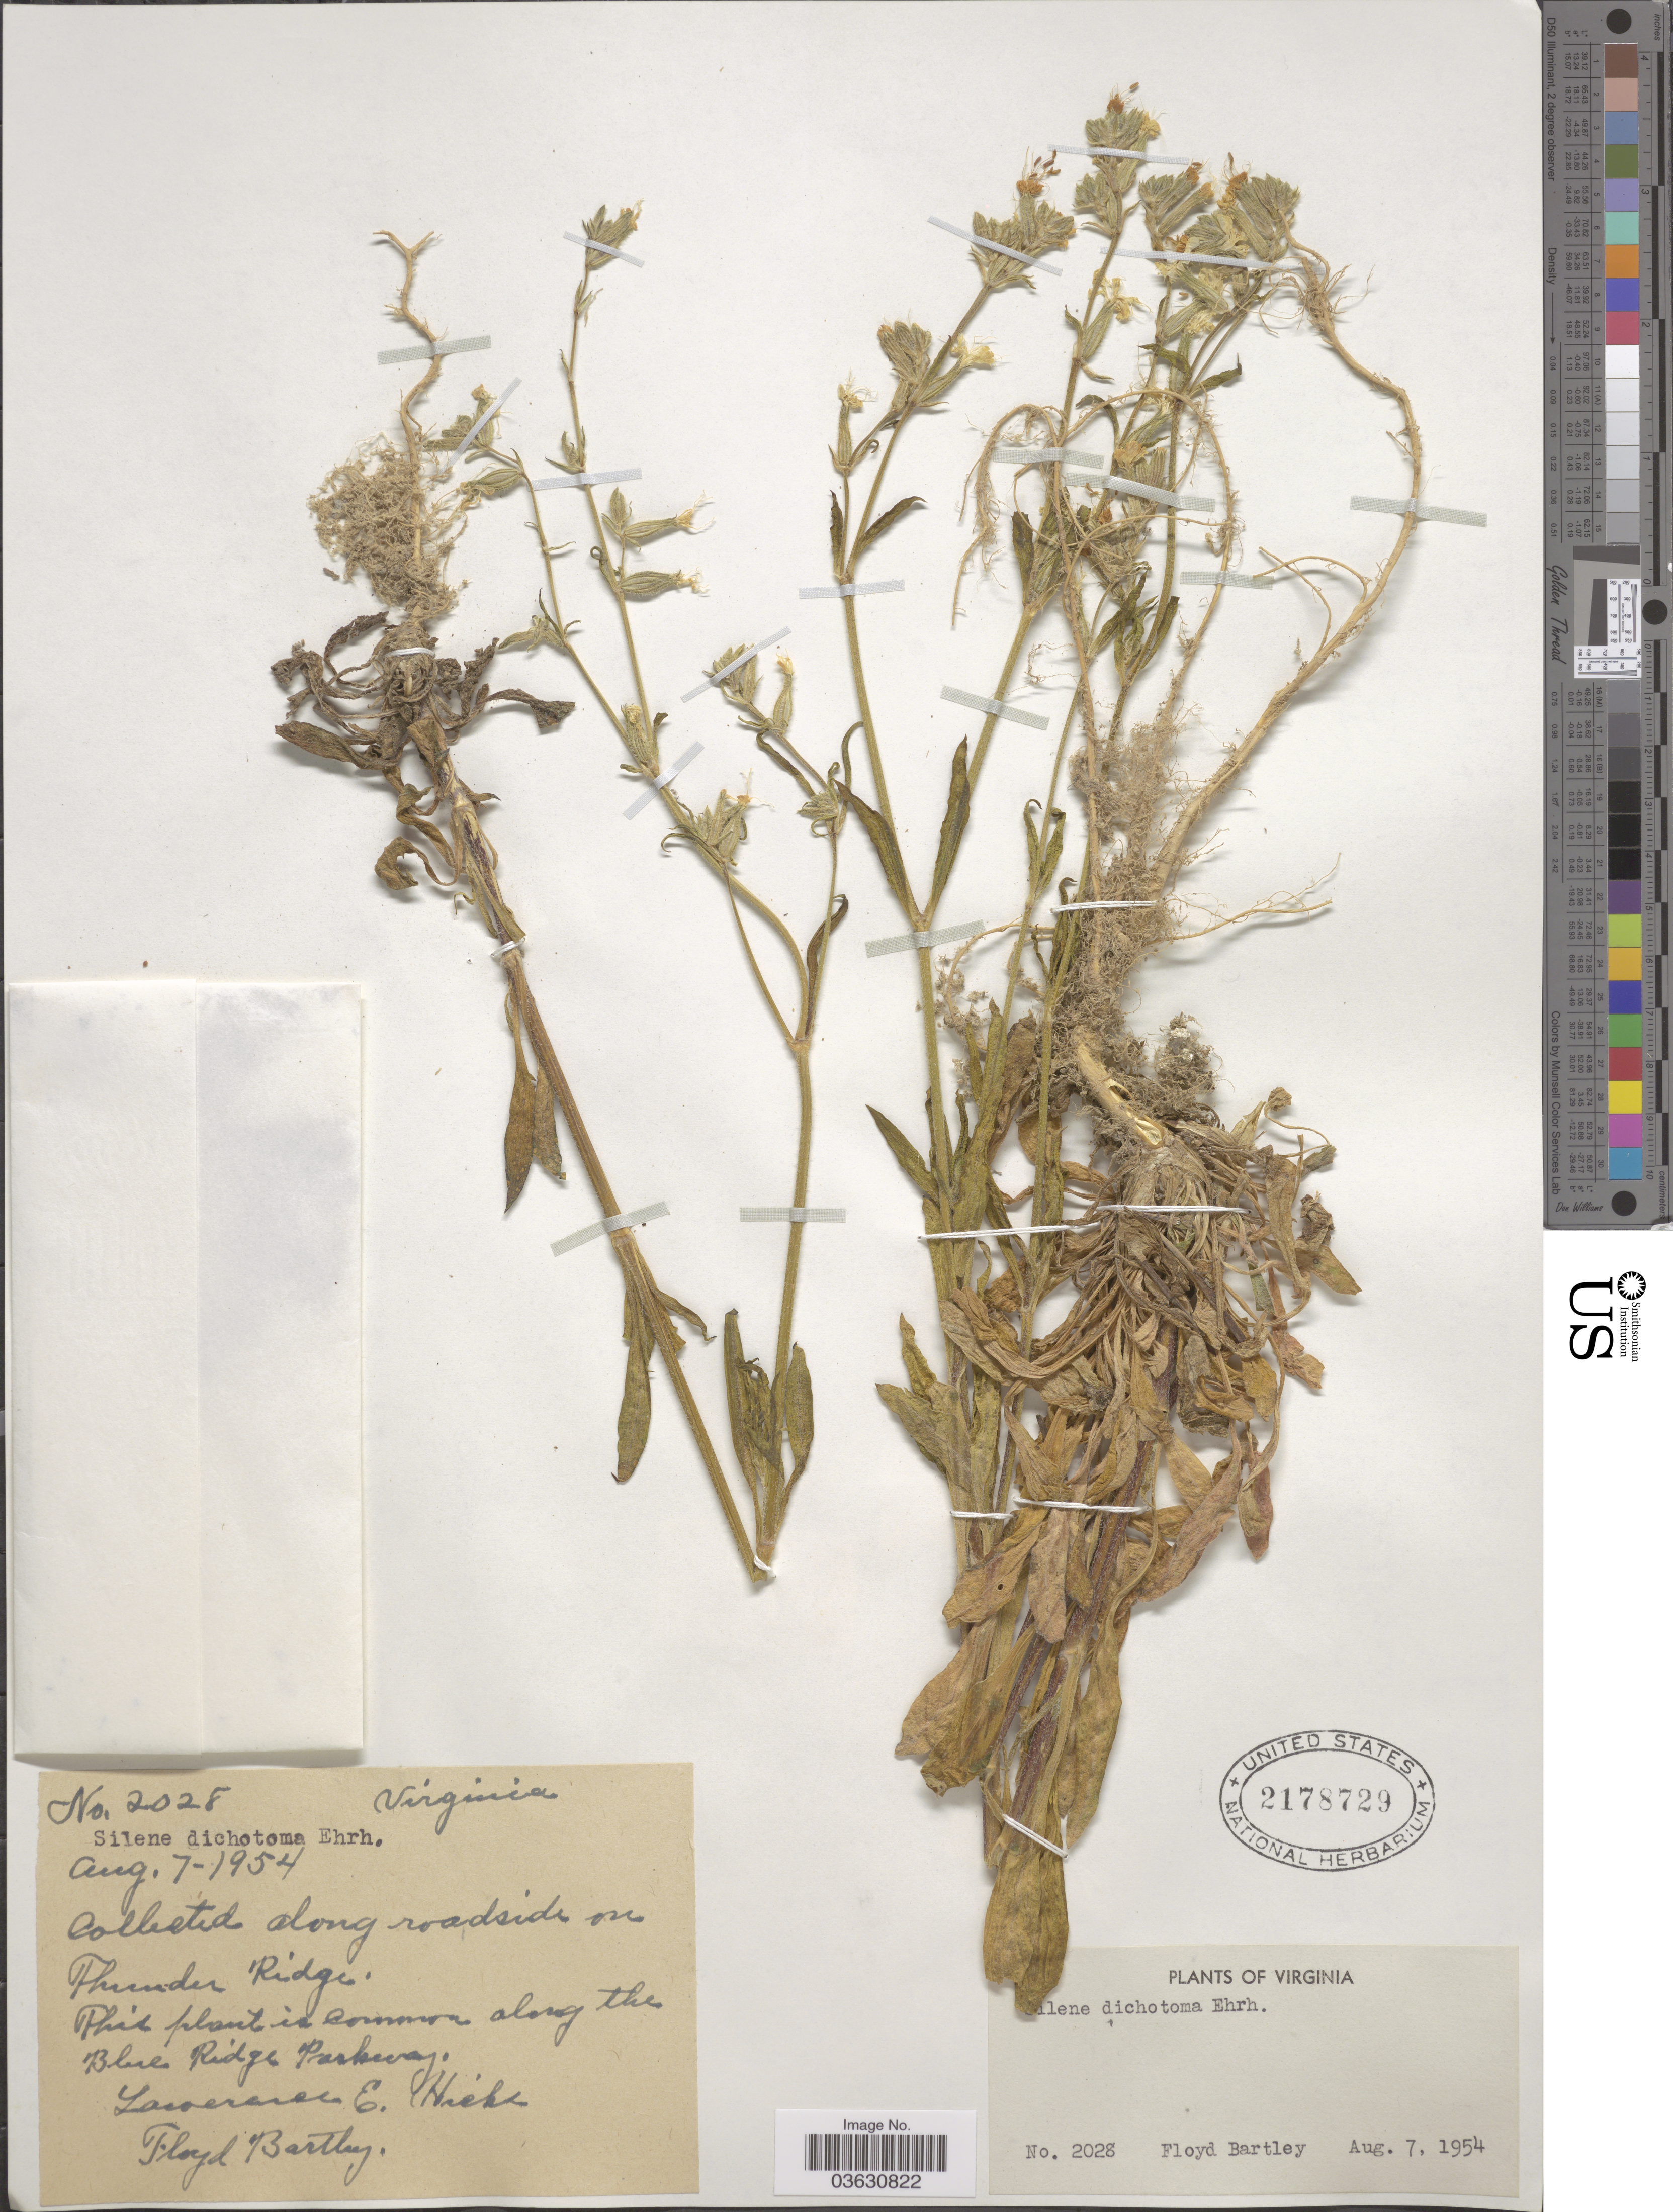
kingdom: Plantae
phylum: Tracheophyta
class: Magnoliopsida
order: Caryophyllales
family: Caryophyllaceae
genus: Silene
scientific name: Silene dichotoma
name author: Ehrh.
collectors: L. E. Hicks & F. Bartley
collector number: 2028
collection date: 1954-08-07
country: United States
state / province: Virginia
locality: Along roadside on Thunder Ridge. Along the Blue Ridge Parkway.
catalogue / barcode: US 2178729